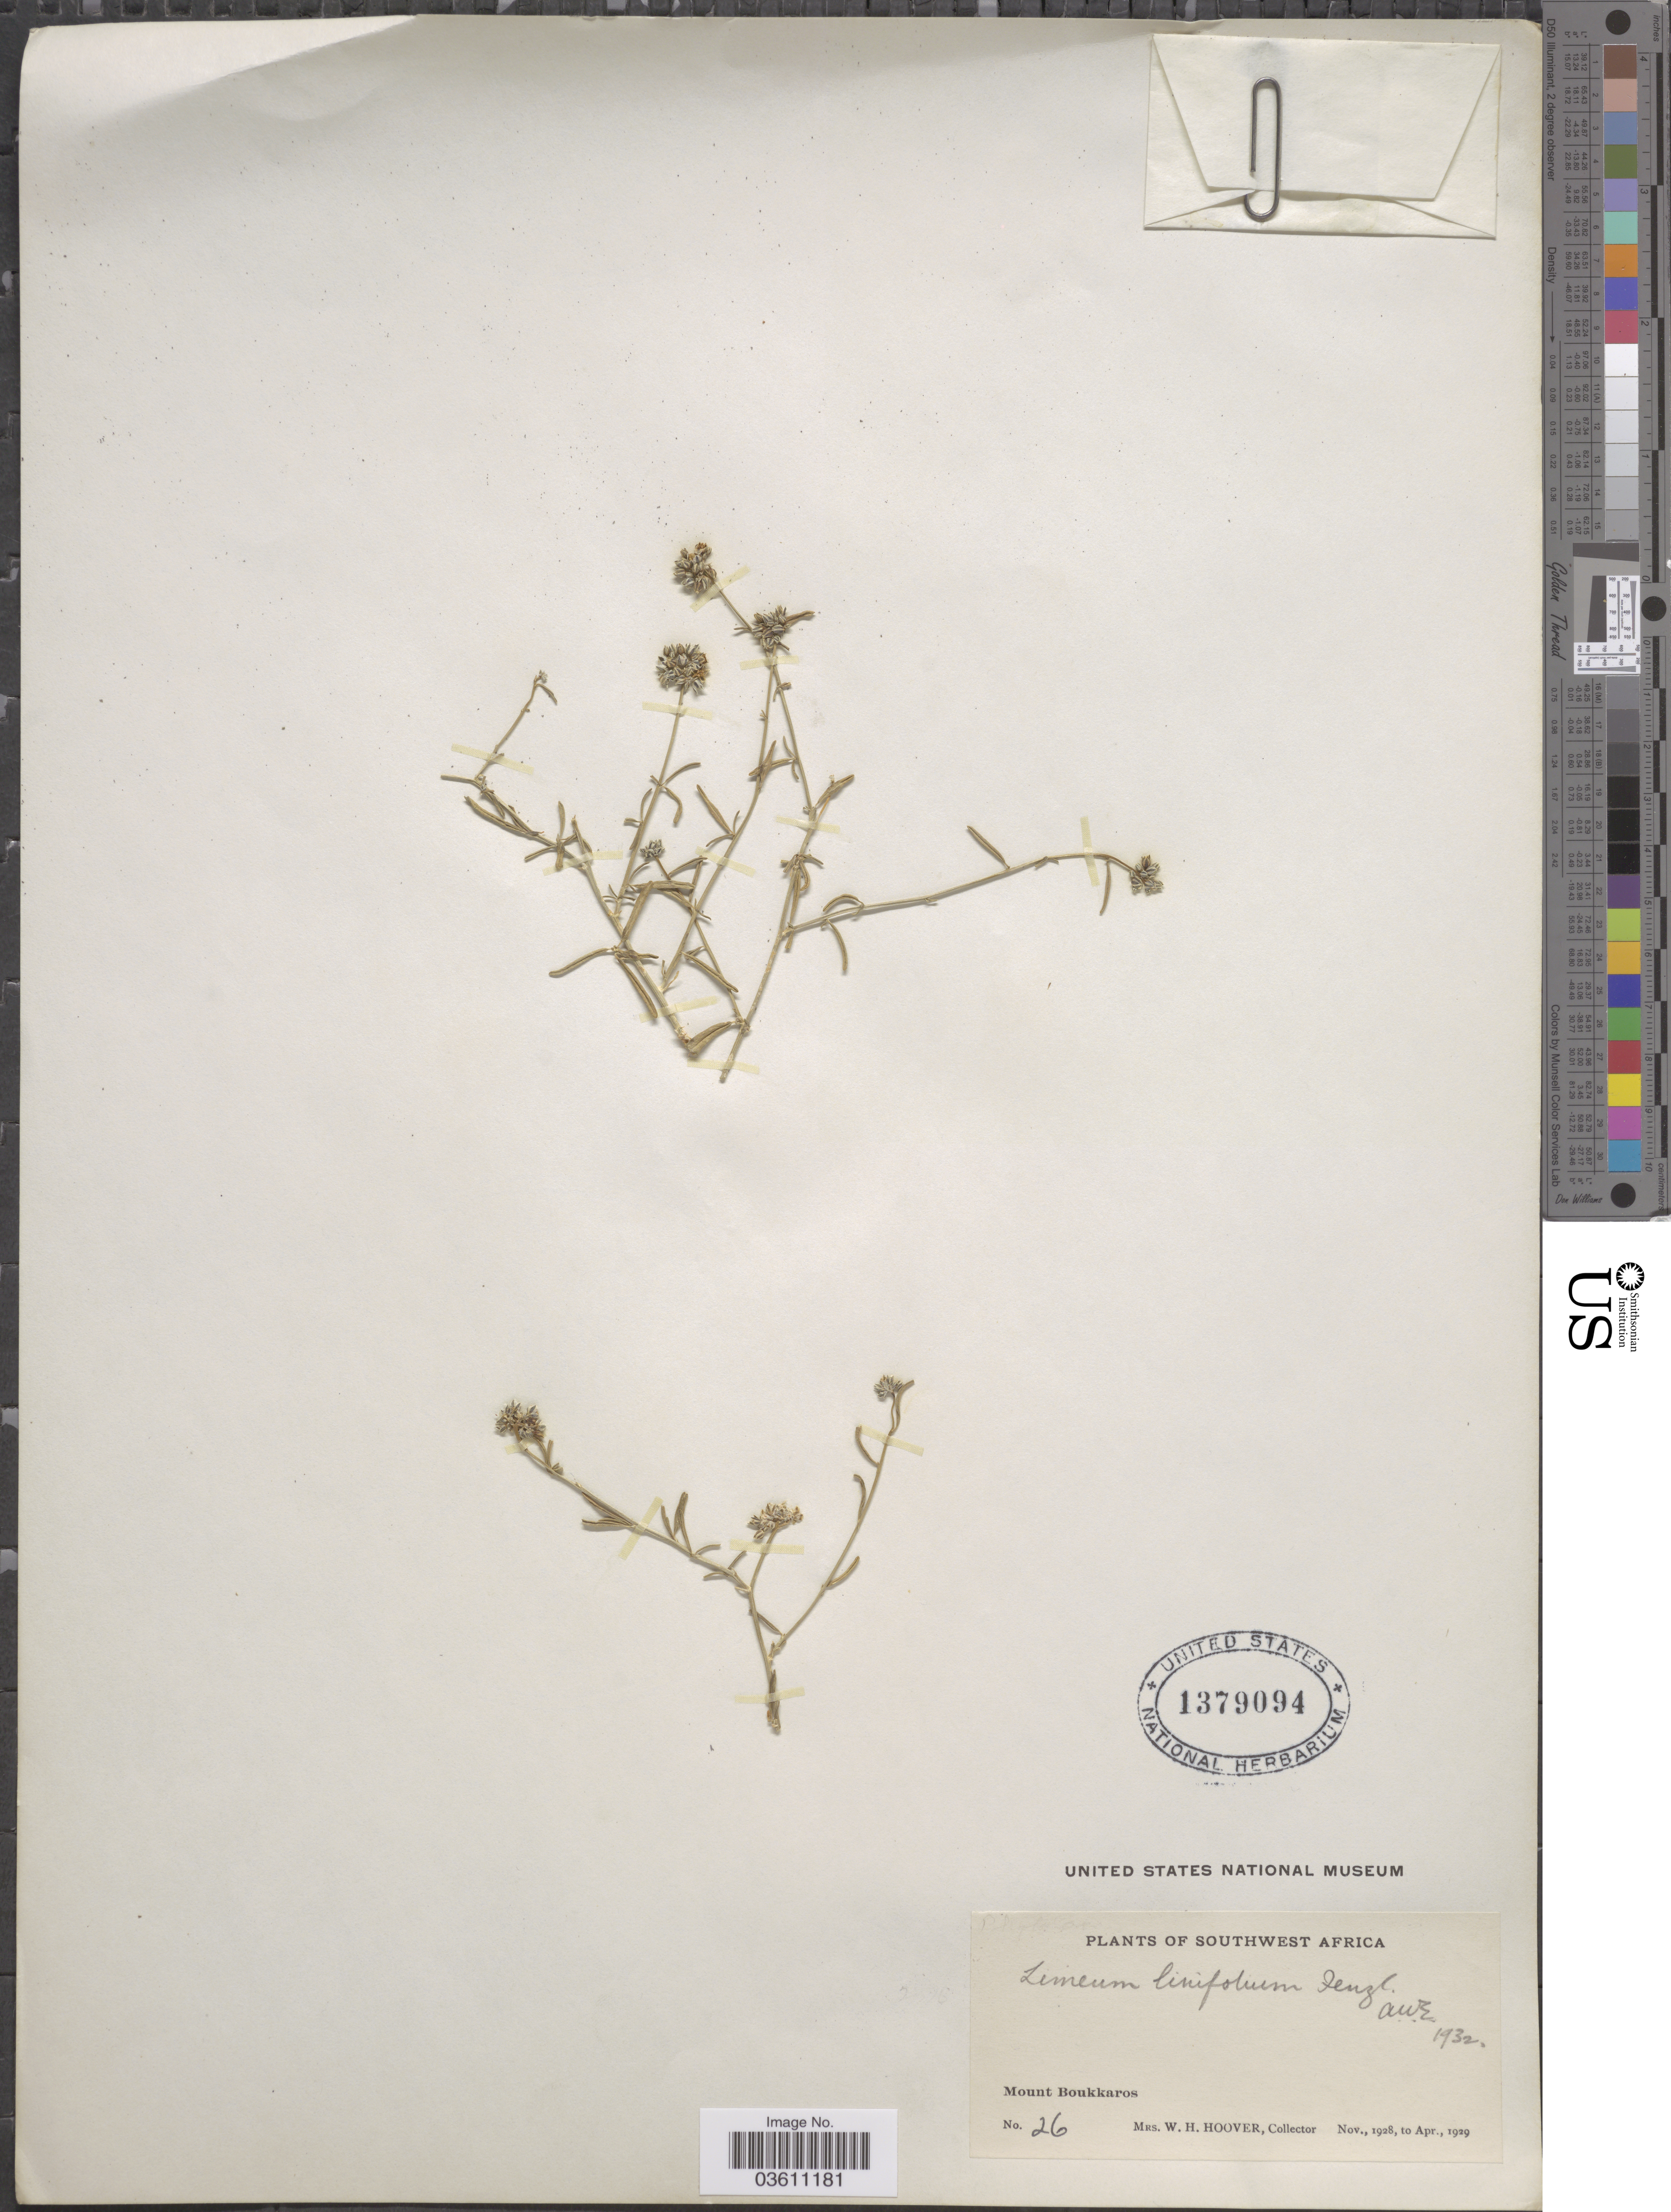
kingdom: Plantae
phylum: Tracheophyta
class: Magnoliopsida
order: Caryophyllales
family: Limeaceae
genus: Limeum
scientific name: Limeum linifolium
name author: Fenzl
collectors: W. H. Hoover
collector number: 26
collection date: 1928-11/1929-04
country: Namibia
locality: Southwest Africa. Mount Boukkaros.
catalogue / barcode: US 1379094